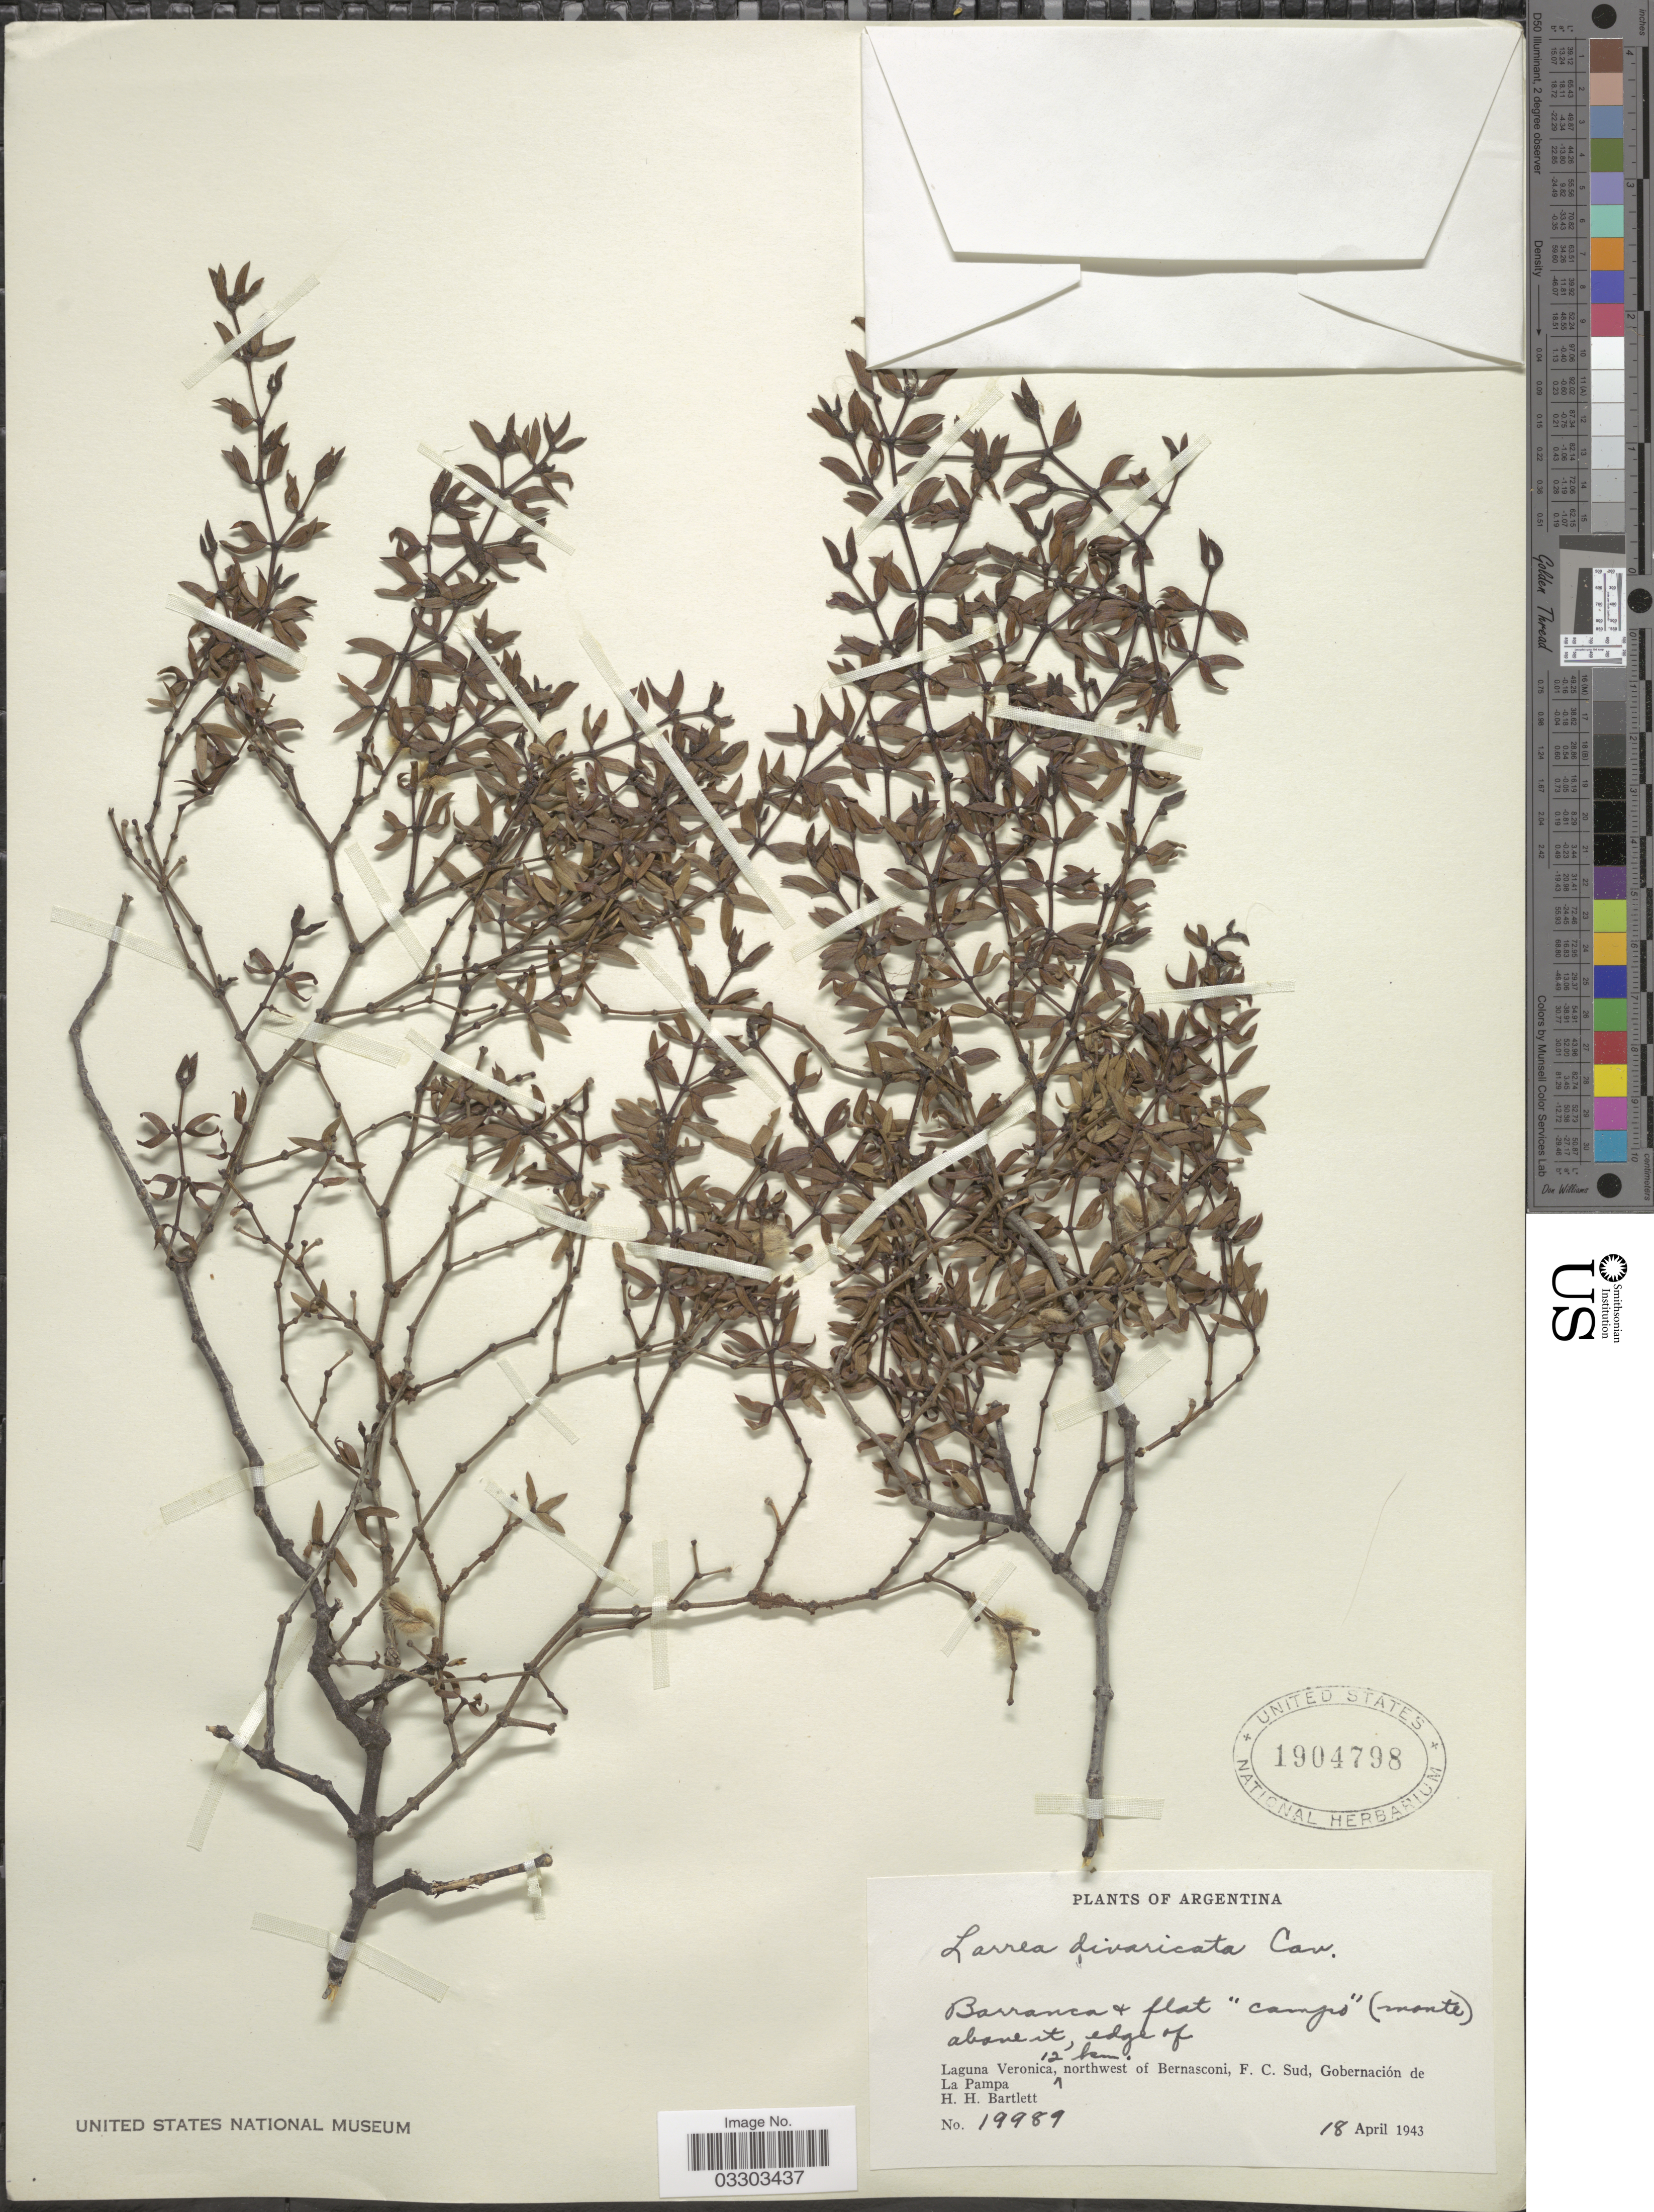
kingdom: Plantae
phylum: Tracheophyta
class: Magnoliopsida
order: Zygophyllales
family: Zygophyllaceae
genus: Larrea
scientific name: Larrea divaricata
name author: Cav.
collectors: H. H. Bartlett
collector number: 19989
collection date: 1943-04-18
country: Argentina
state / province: La Pampa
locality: Laguna Veronica, 12 km. northwest of Bernasconi, F. C. Sud, Gobernación de La Pampa.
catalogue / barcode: US 1904798